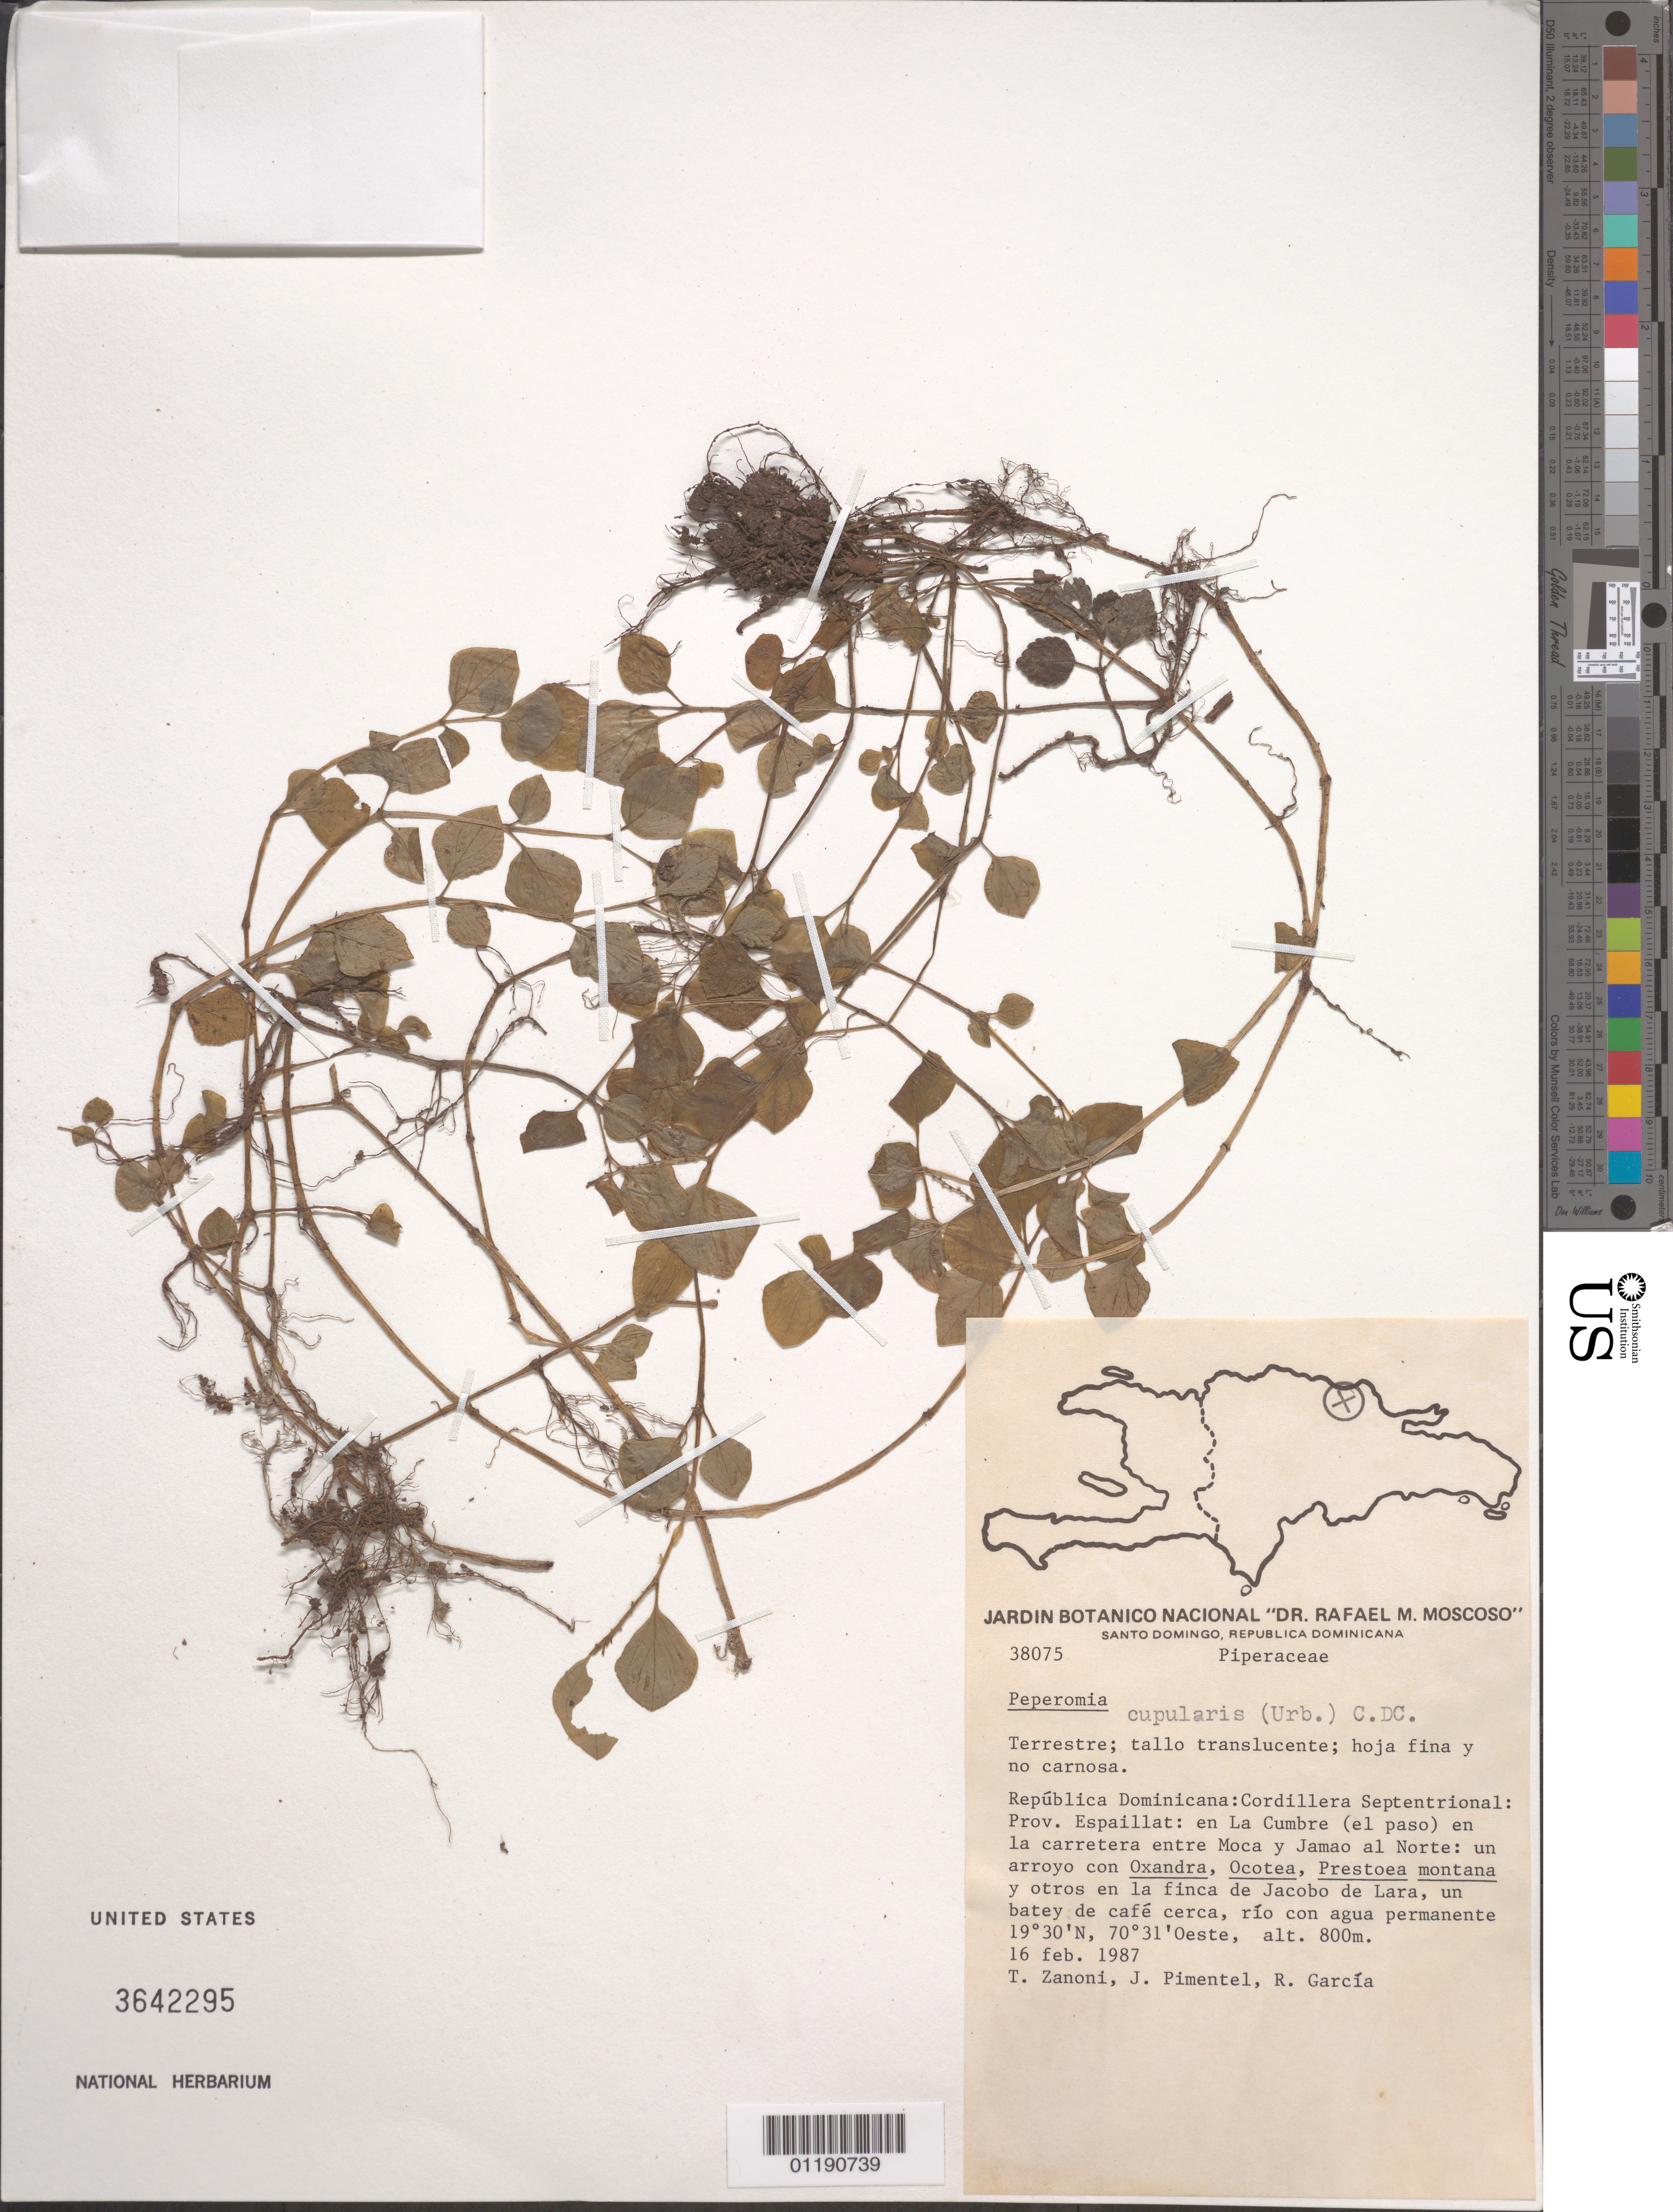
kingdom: Plantae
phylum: Tracheophyta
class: Magnoliopsida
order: Piperales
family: Piperaceae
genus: Peperomia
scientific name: Peperomia cupularis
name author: Urb.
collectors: T. A. Zanoni, J. Pimentel & R. G. García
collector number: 38075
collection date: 1987-02-16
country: Dominican Republic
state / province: Espaillat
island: Hispaniola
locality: Cordillera Septentrional. In La Cumbre (step) on the road between Moca and Jamao to the N.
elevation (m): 800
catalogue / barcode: US 3642295